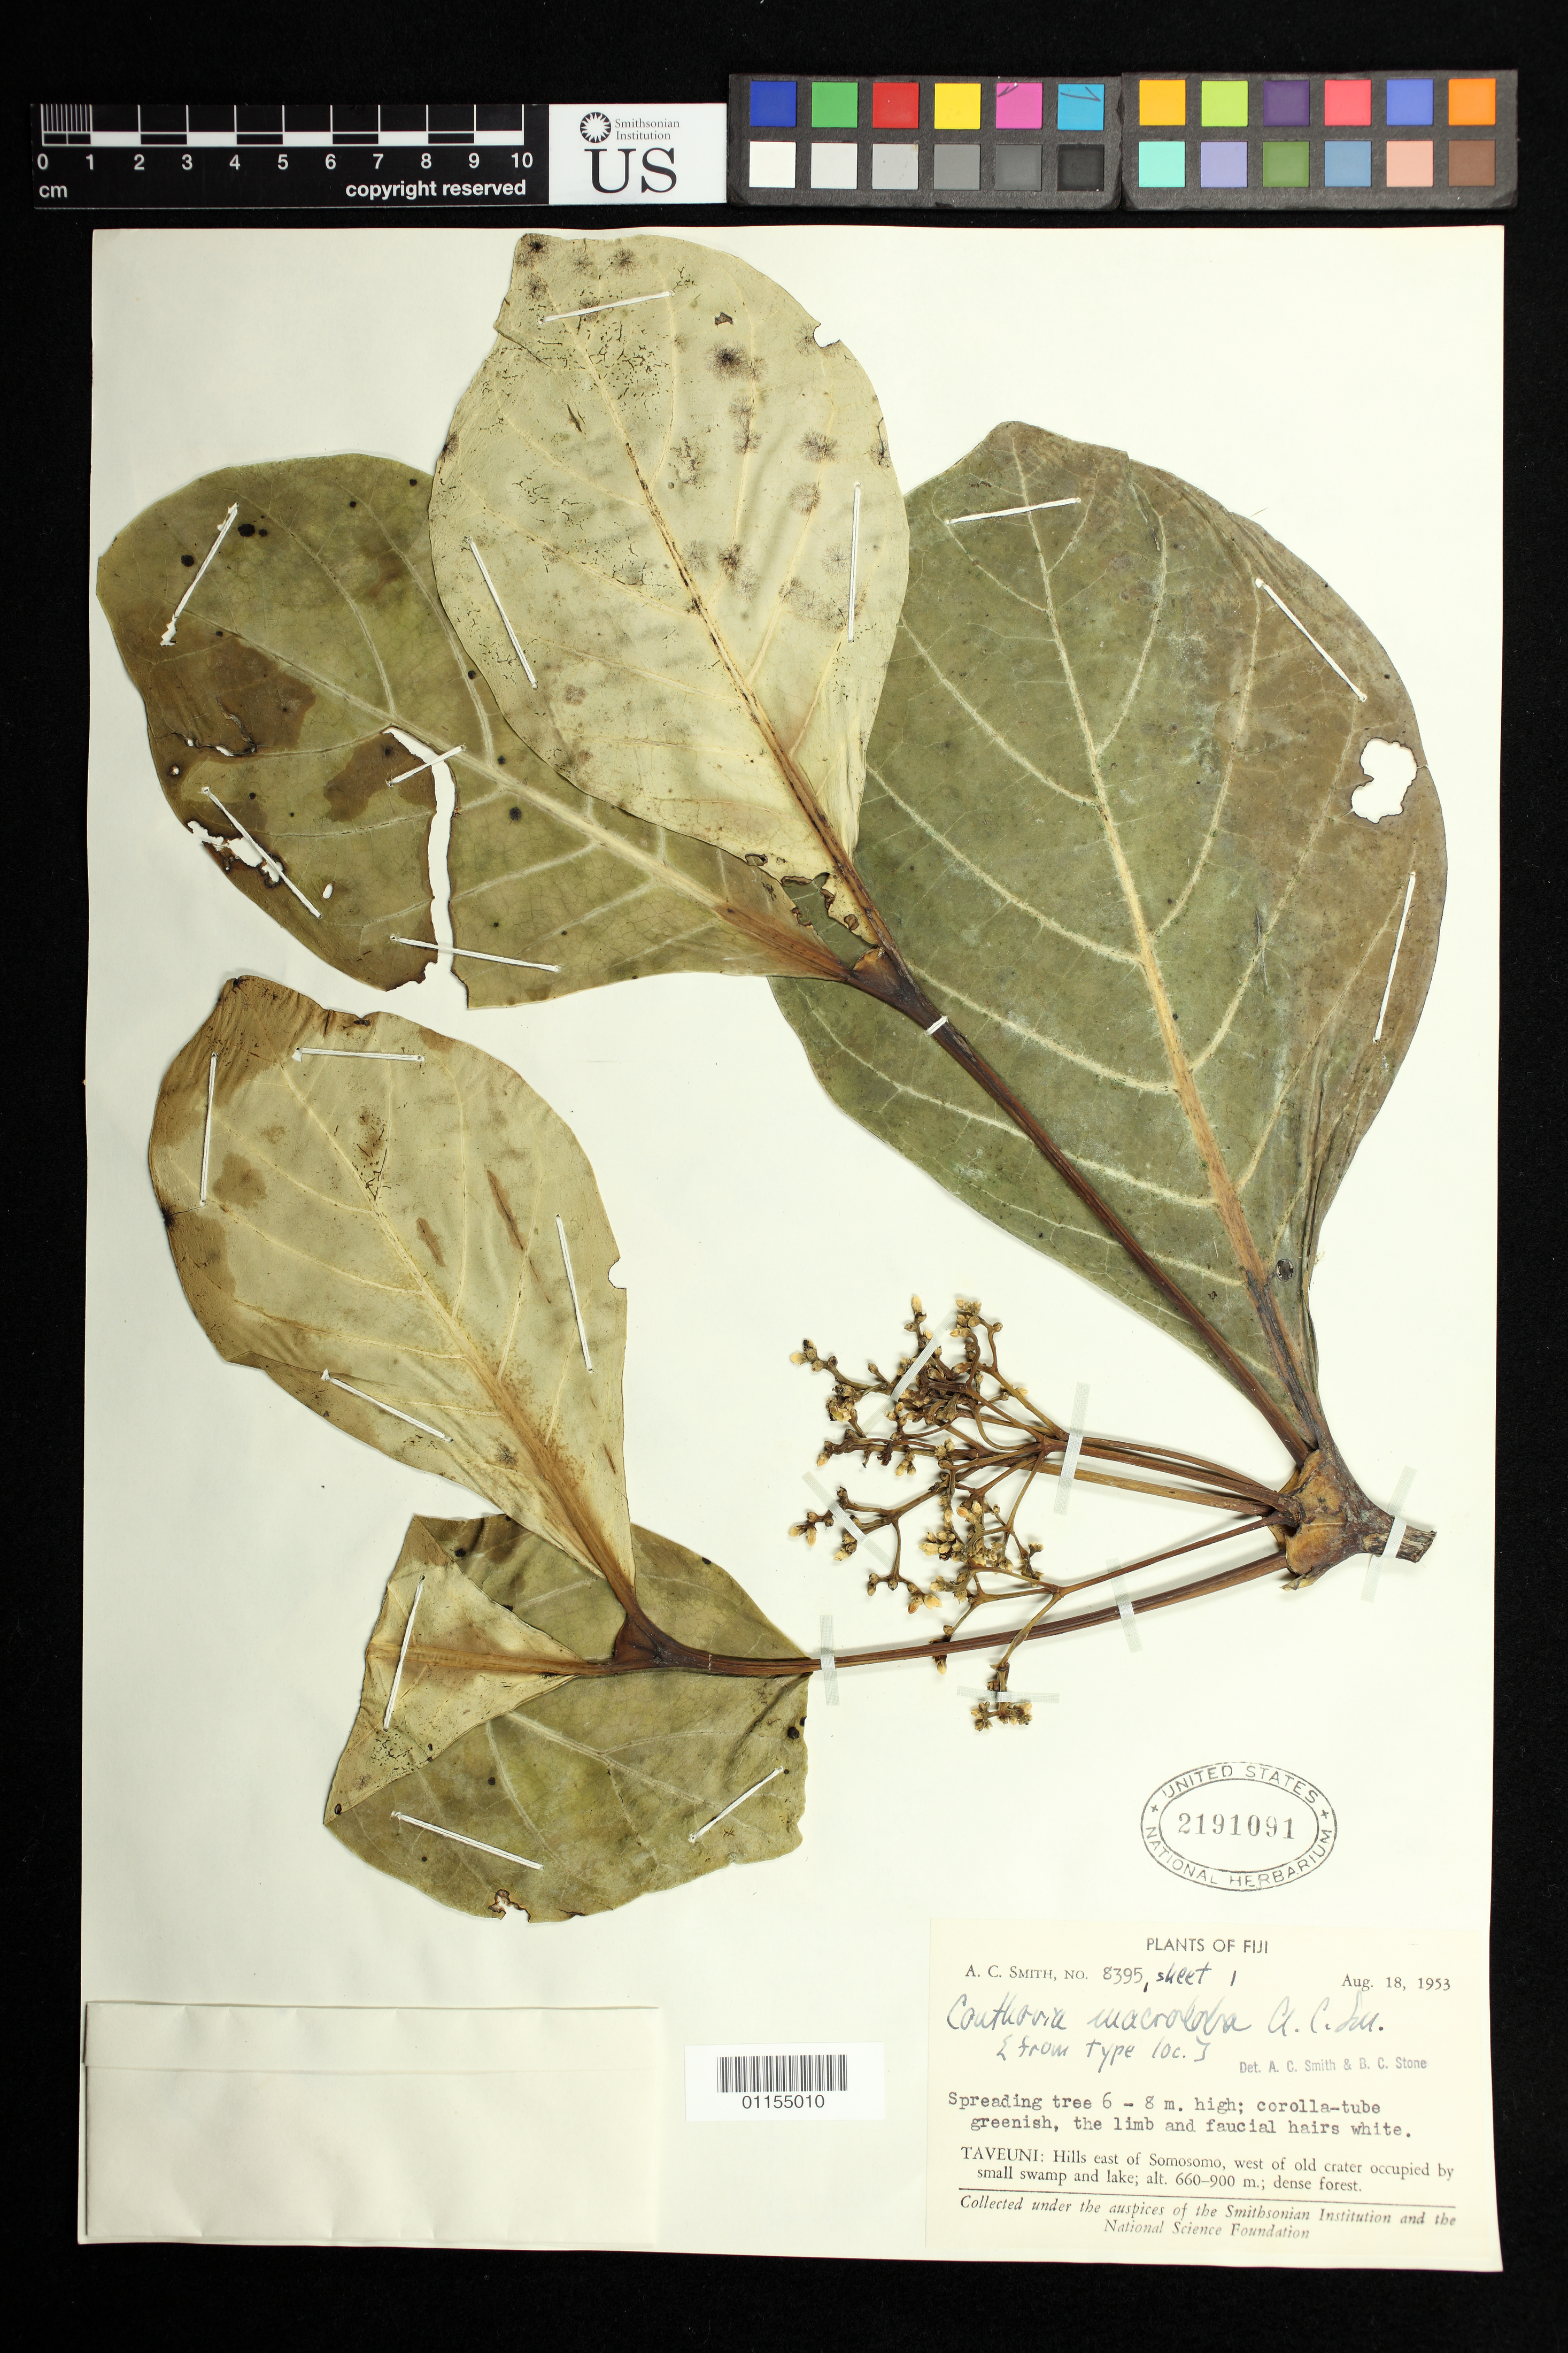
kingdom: Plantae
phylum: Tracheophyta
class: Magnoliopsida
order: Gentianales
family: Loganiaceae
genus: Couthovia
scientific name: Couthovia macroloba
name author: A.C. Sm.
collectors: A. C. Smith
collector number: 8395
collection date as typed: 18 Aug 1953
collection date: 1953-08-18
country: Fiji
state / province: Northern Division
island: Taveuni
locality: Taveuni: hills e of somosomo, w of old crater occupied by small swamp and lake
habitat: Dense forest.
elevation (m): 660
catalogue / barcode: US 2191091